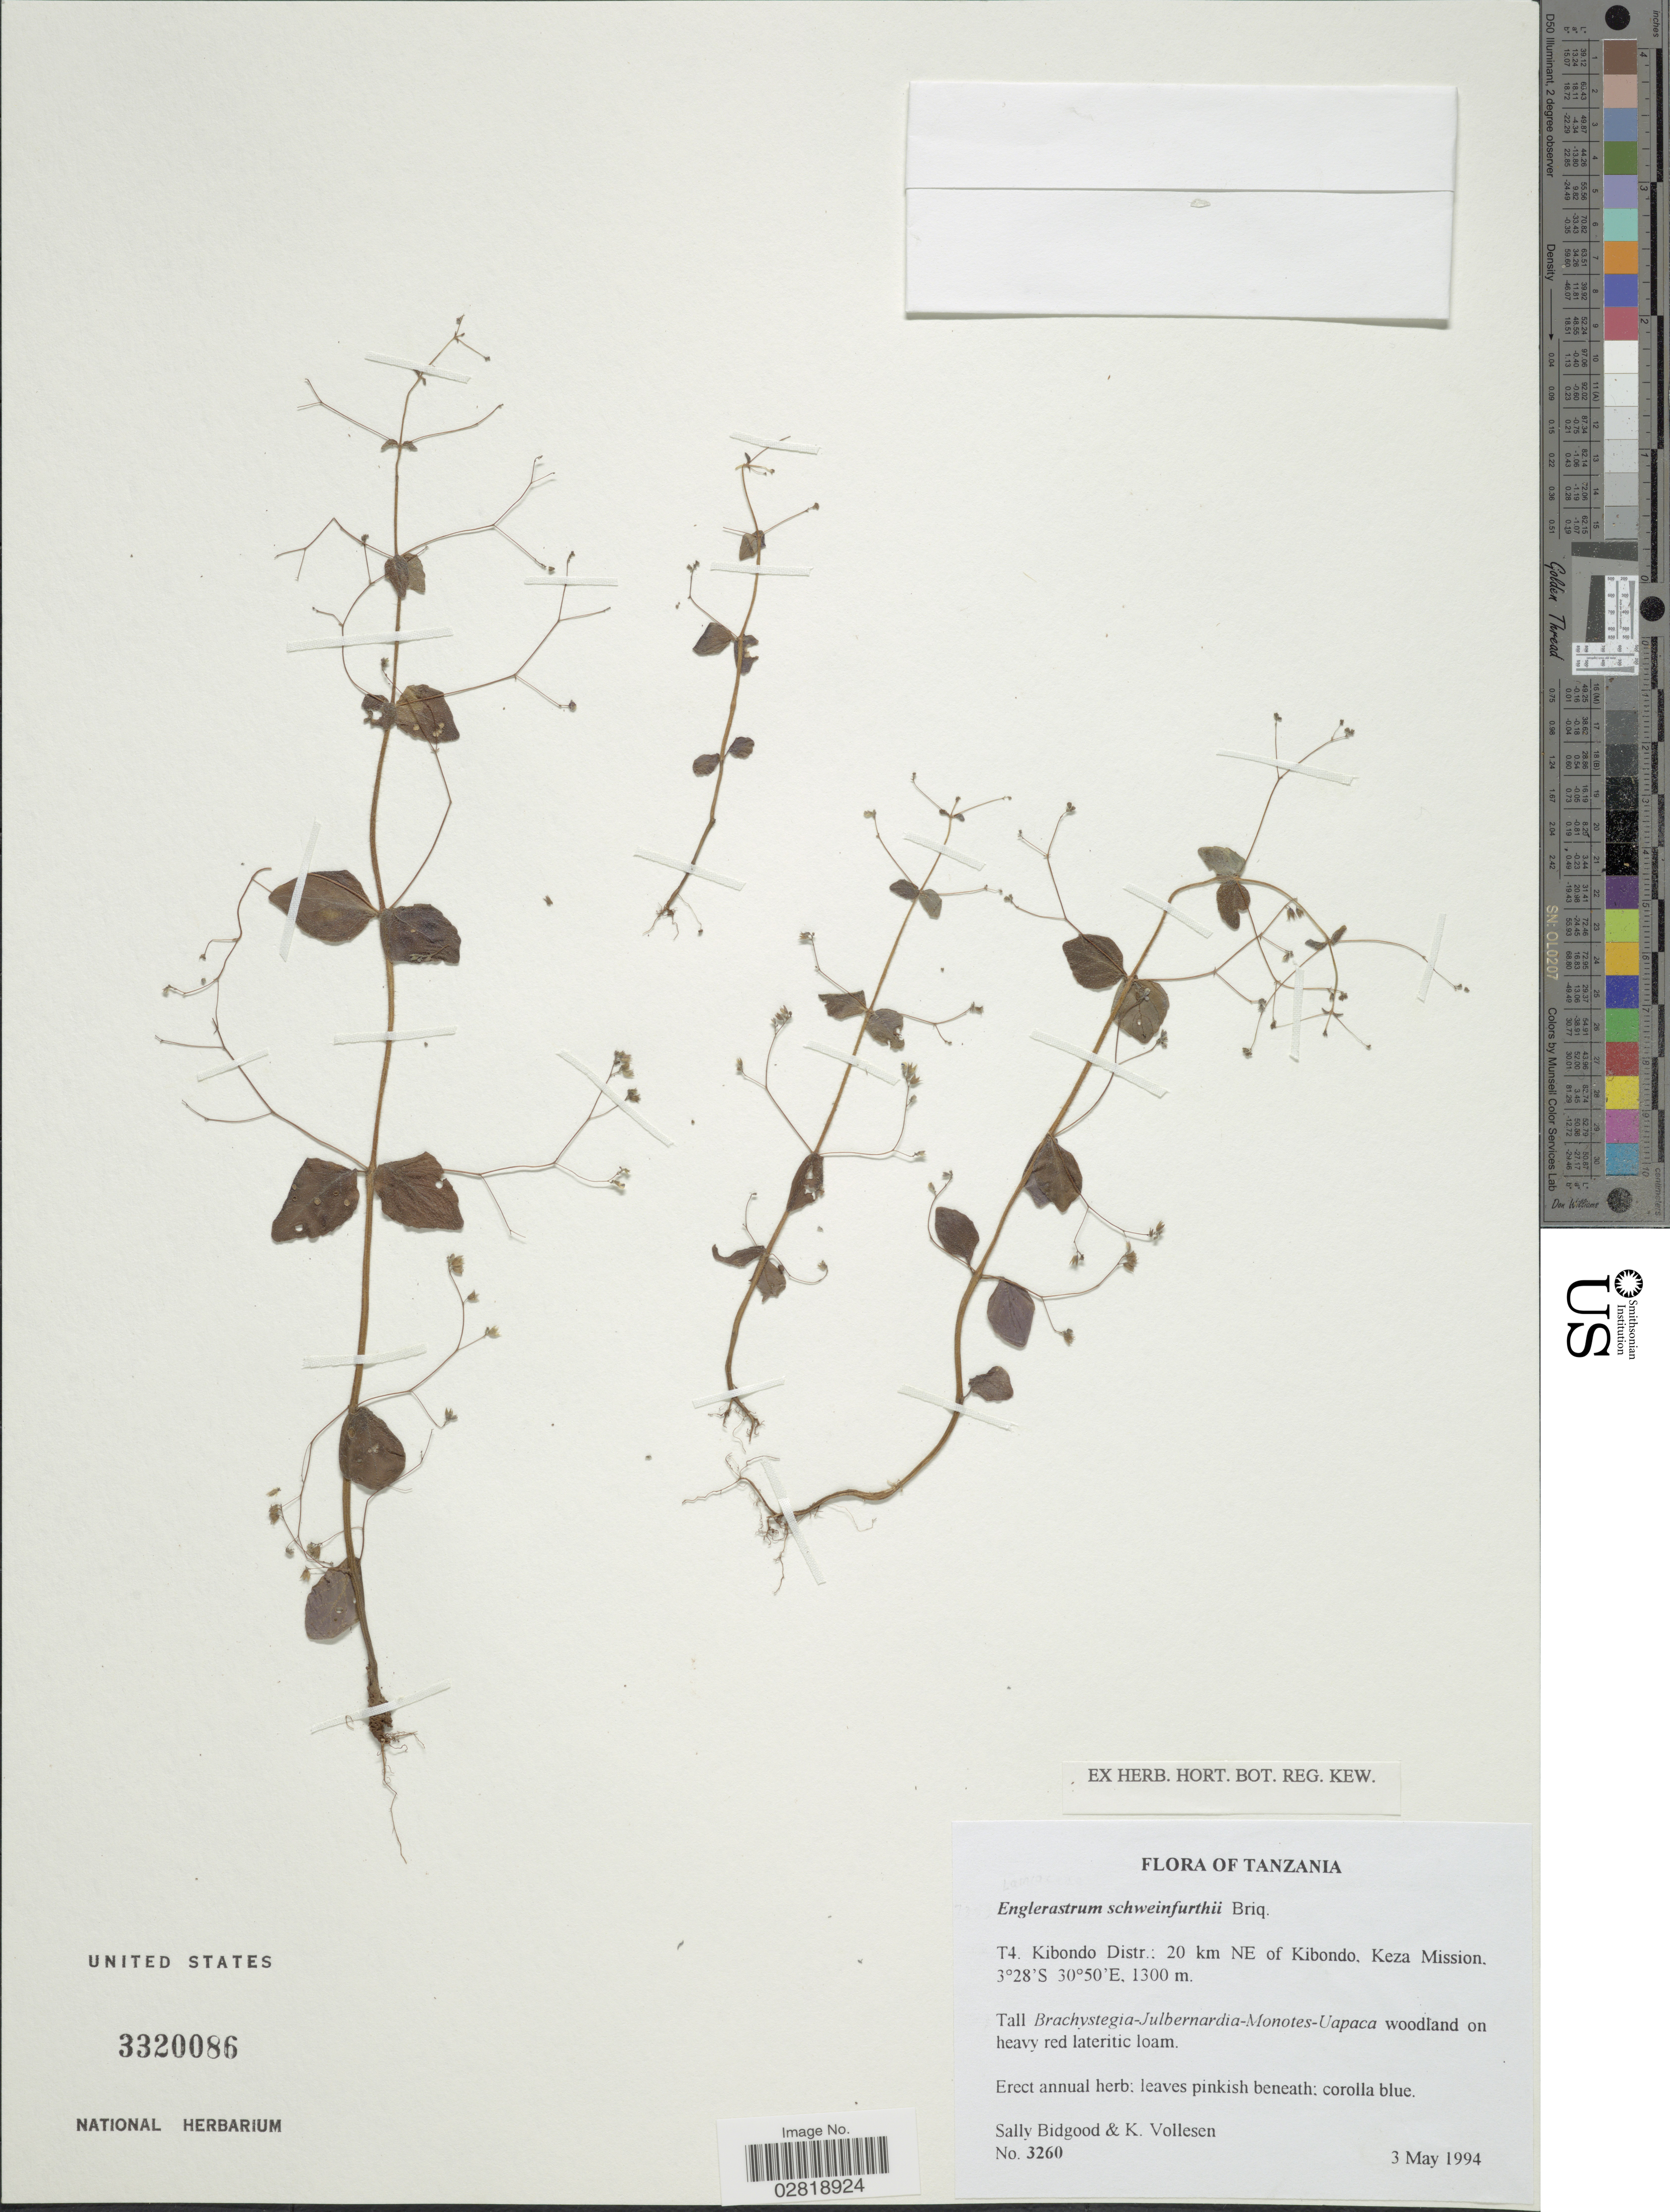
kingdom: Plantae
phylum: Tracheophyta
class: Magnoliopsida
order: Lamiales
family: Lamiaceae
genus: Englerastrum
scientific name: Englerastrum schweinfurthii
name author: Briq.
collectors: S. Bidgood & K. Vollesen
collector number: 3260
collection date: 1994-05-03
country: Tanzania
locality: T4. Kibondo Distr.: 20 km NE of Kibondo. Keza Mission.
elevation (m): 1300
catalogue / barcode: US 3320086